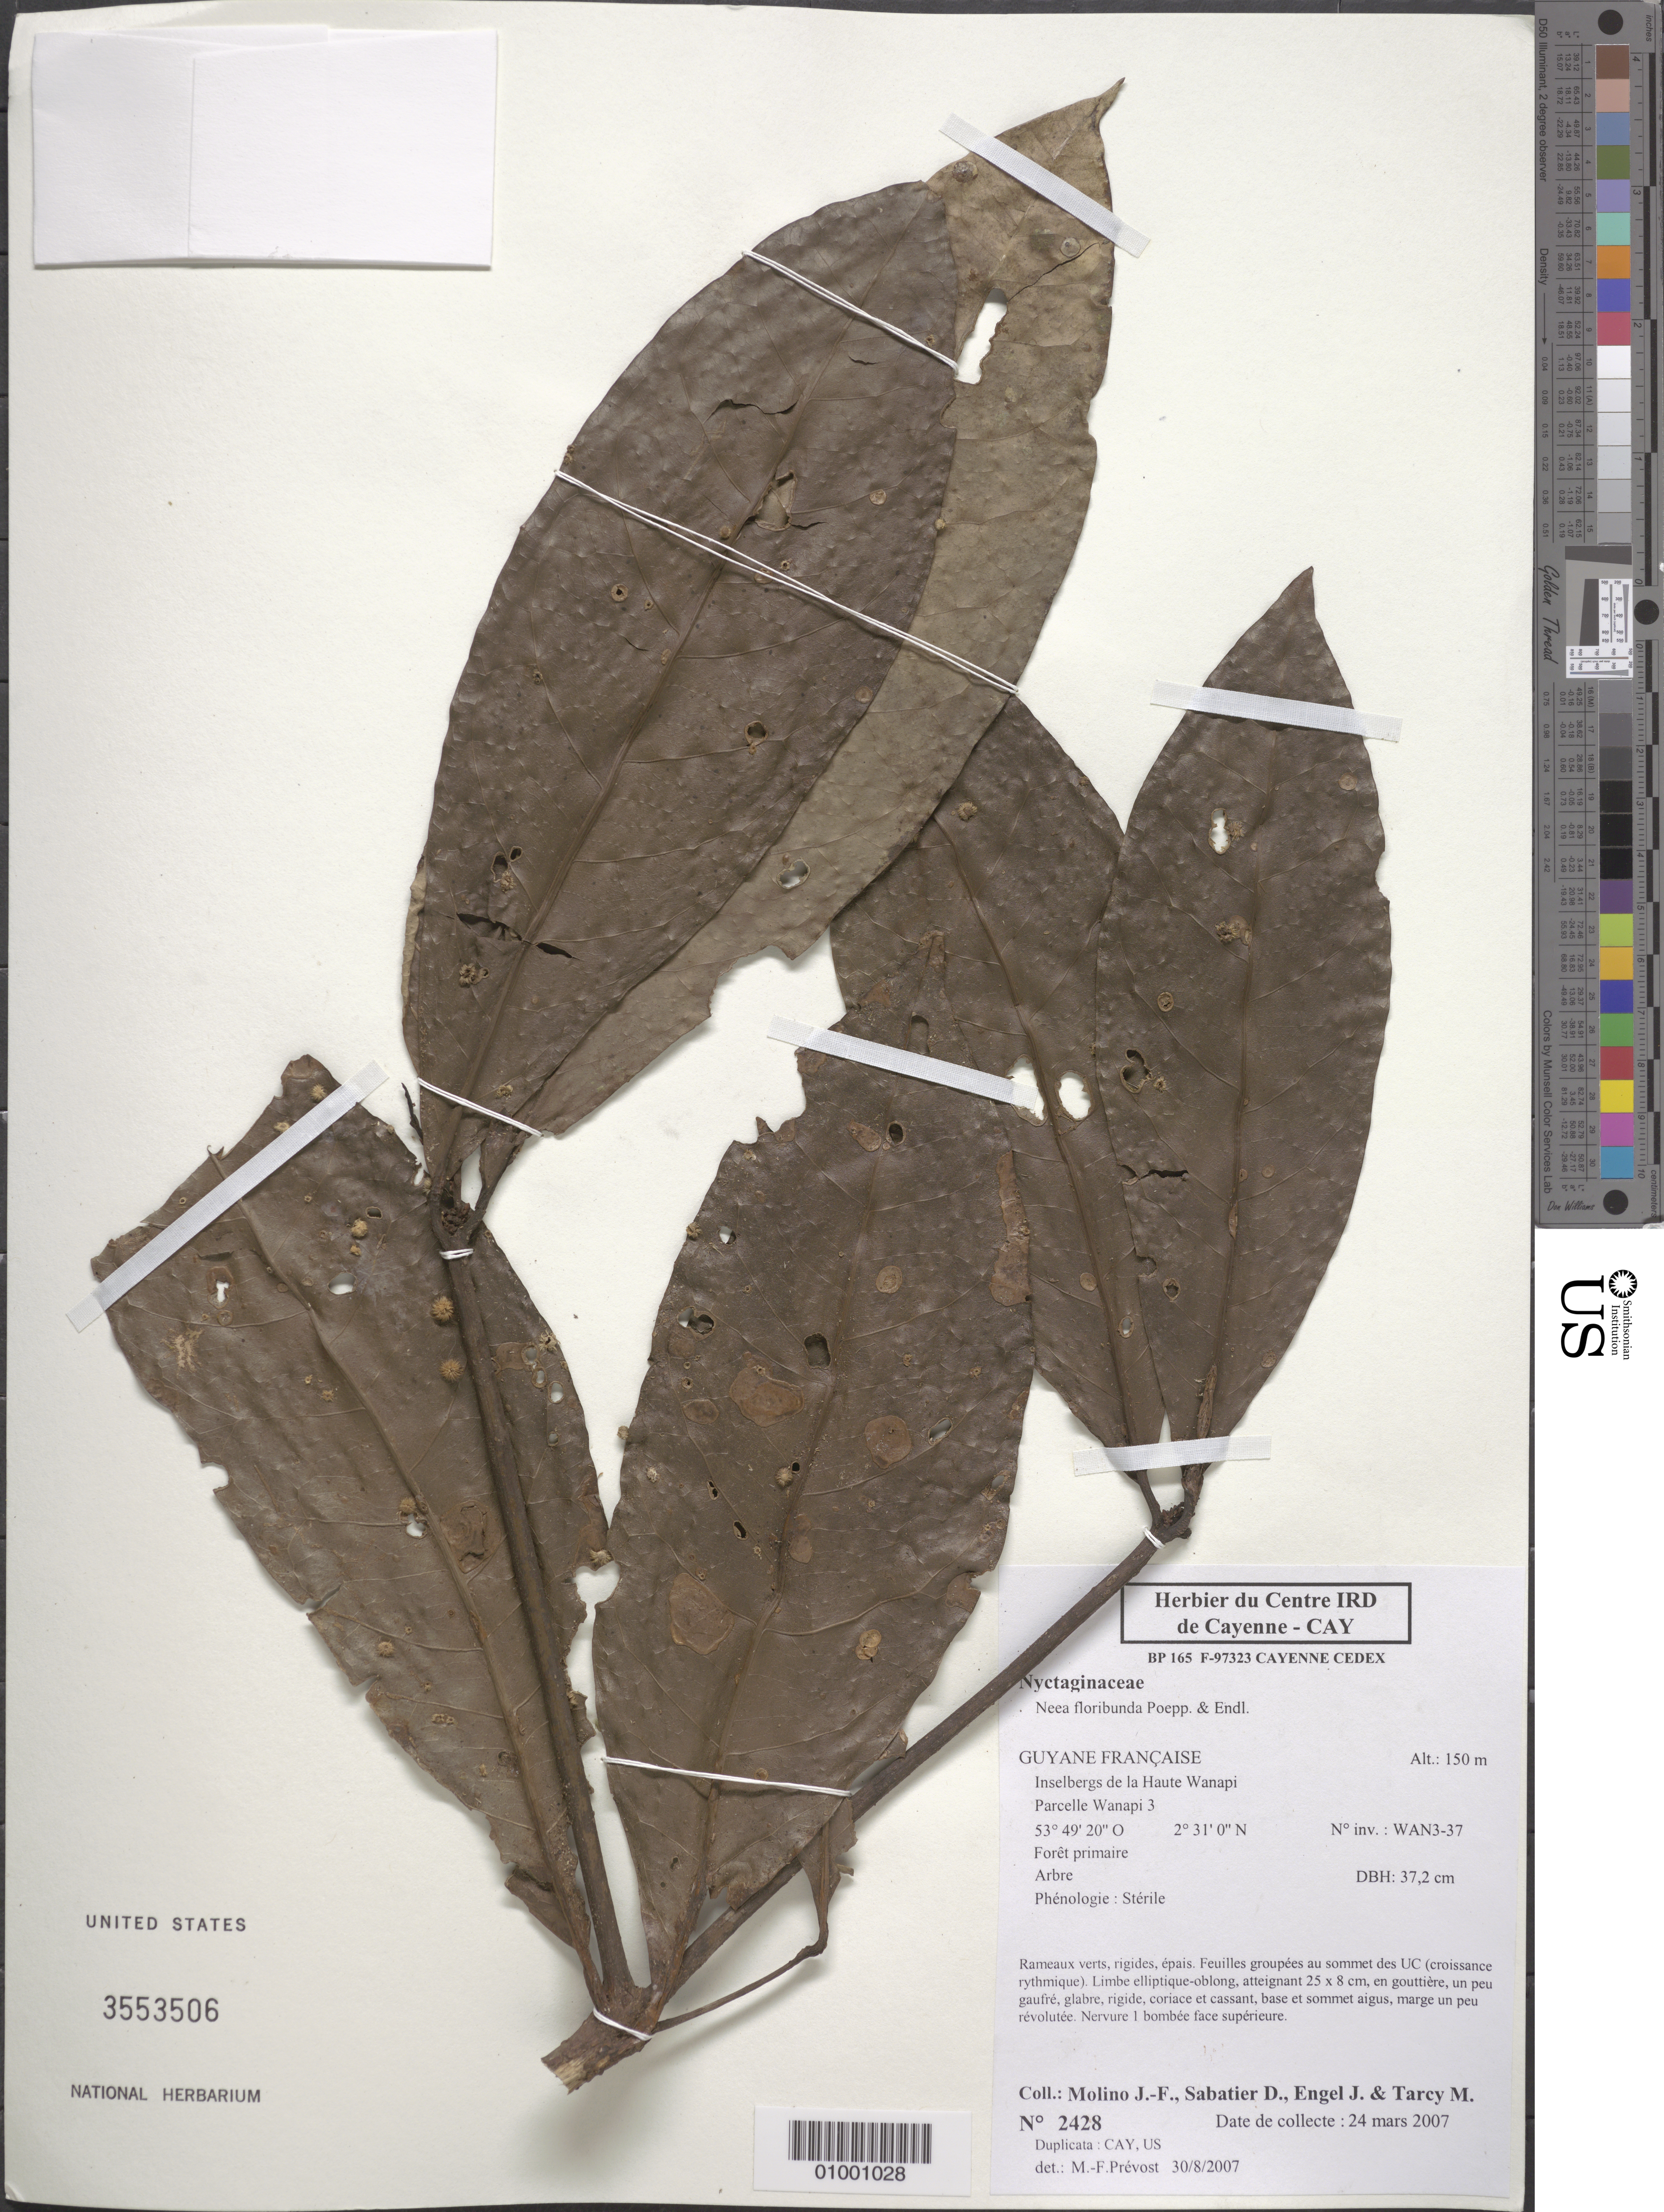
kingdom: Plantae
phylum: Tracheophyta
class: Magnoliopsida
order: Caryophyllales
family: Nyctaginaceae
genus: Neea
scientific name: Neea floribunda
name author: Poepp. & Endl.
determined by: Prévost, M.-F.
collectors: J. Molino & D. Sabatier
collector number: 2428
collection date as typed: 24-Mar-07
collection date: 2007-03-24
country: French Guiana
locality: Inselbergs de la Haute Wanapi, Parcelle Wanapi 3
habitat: Foret primaire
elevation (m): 150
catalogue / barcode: US 3553506